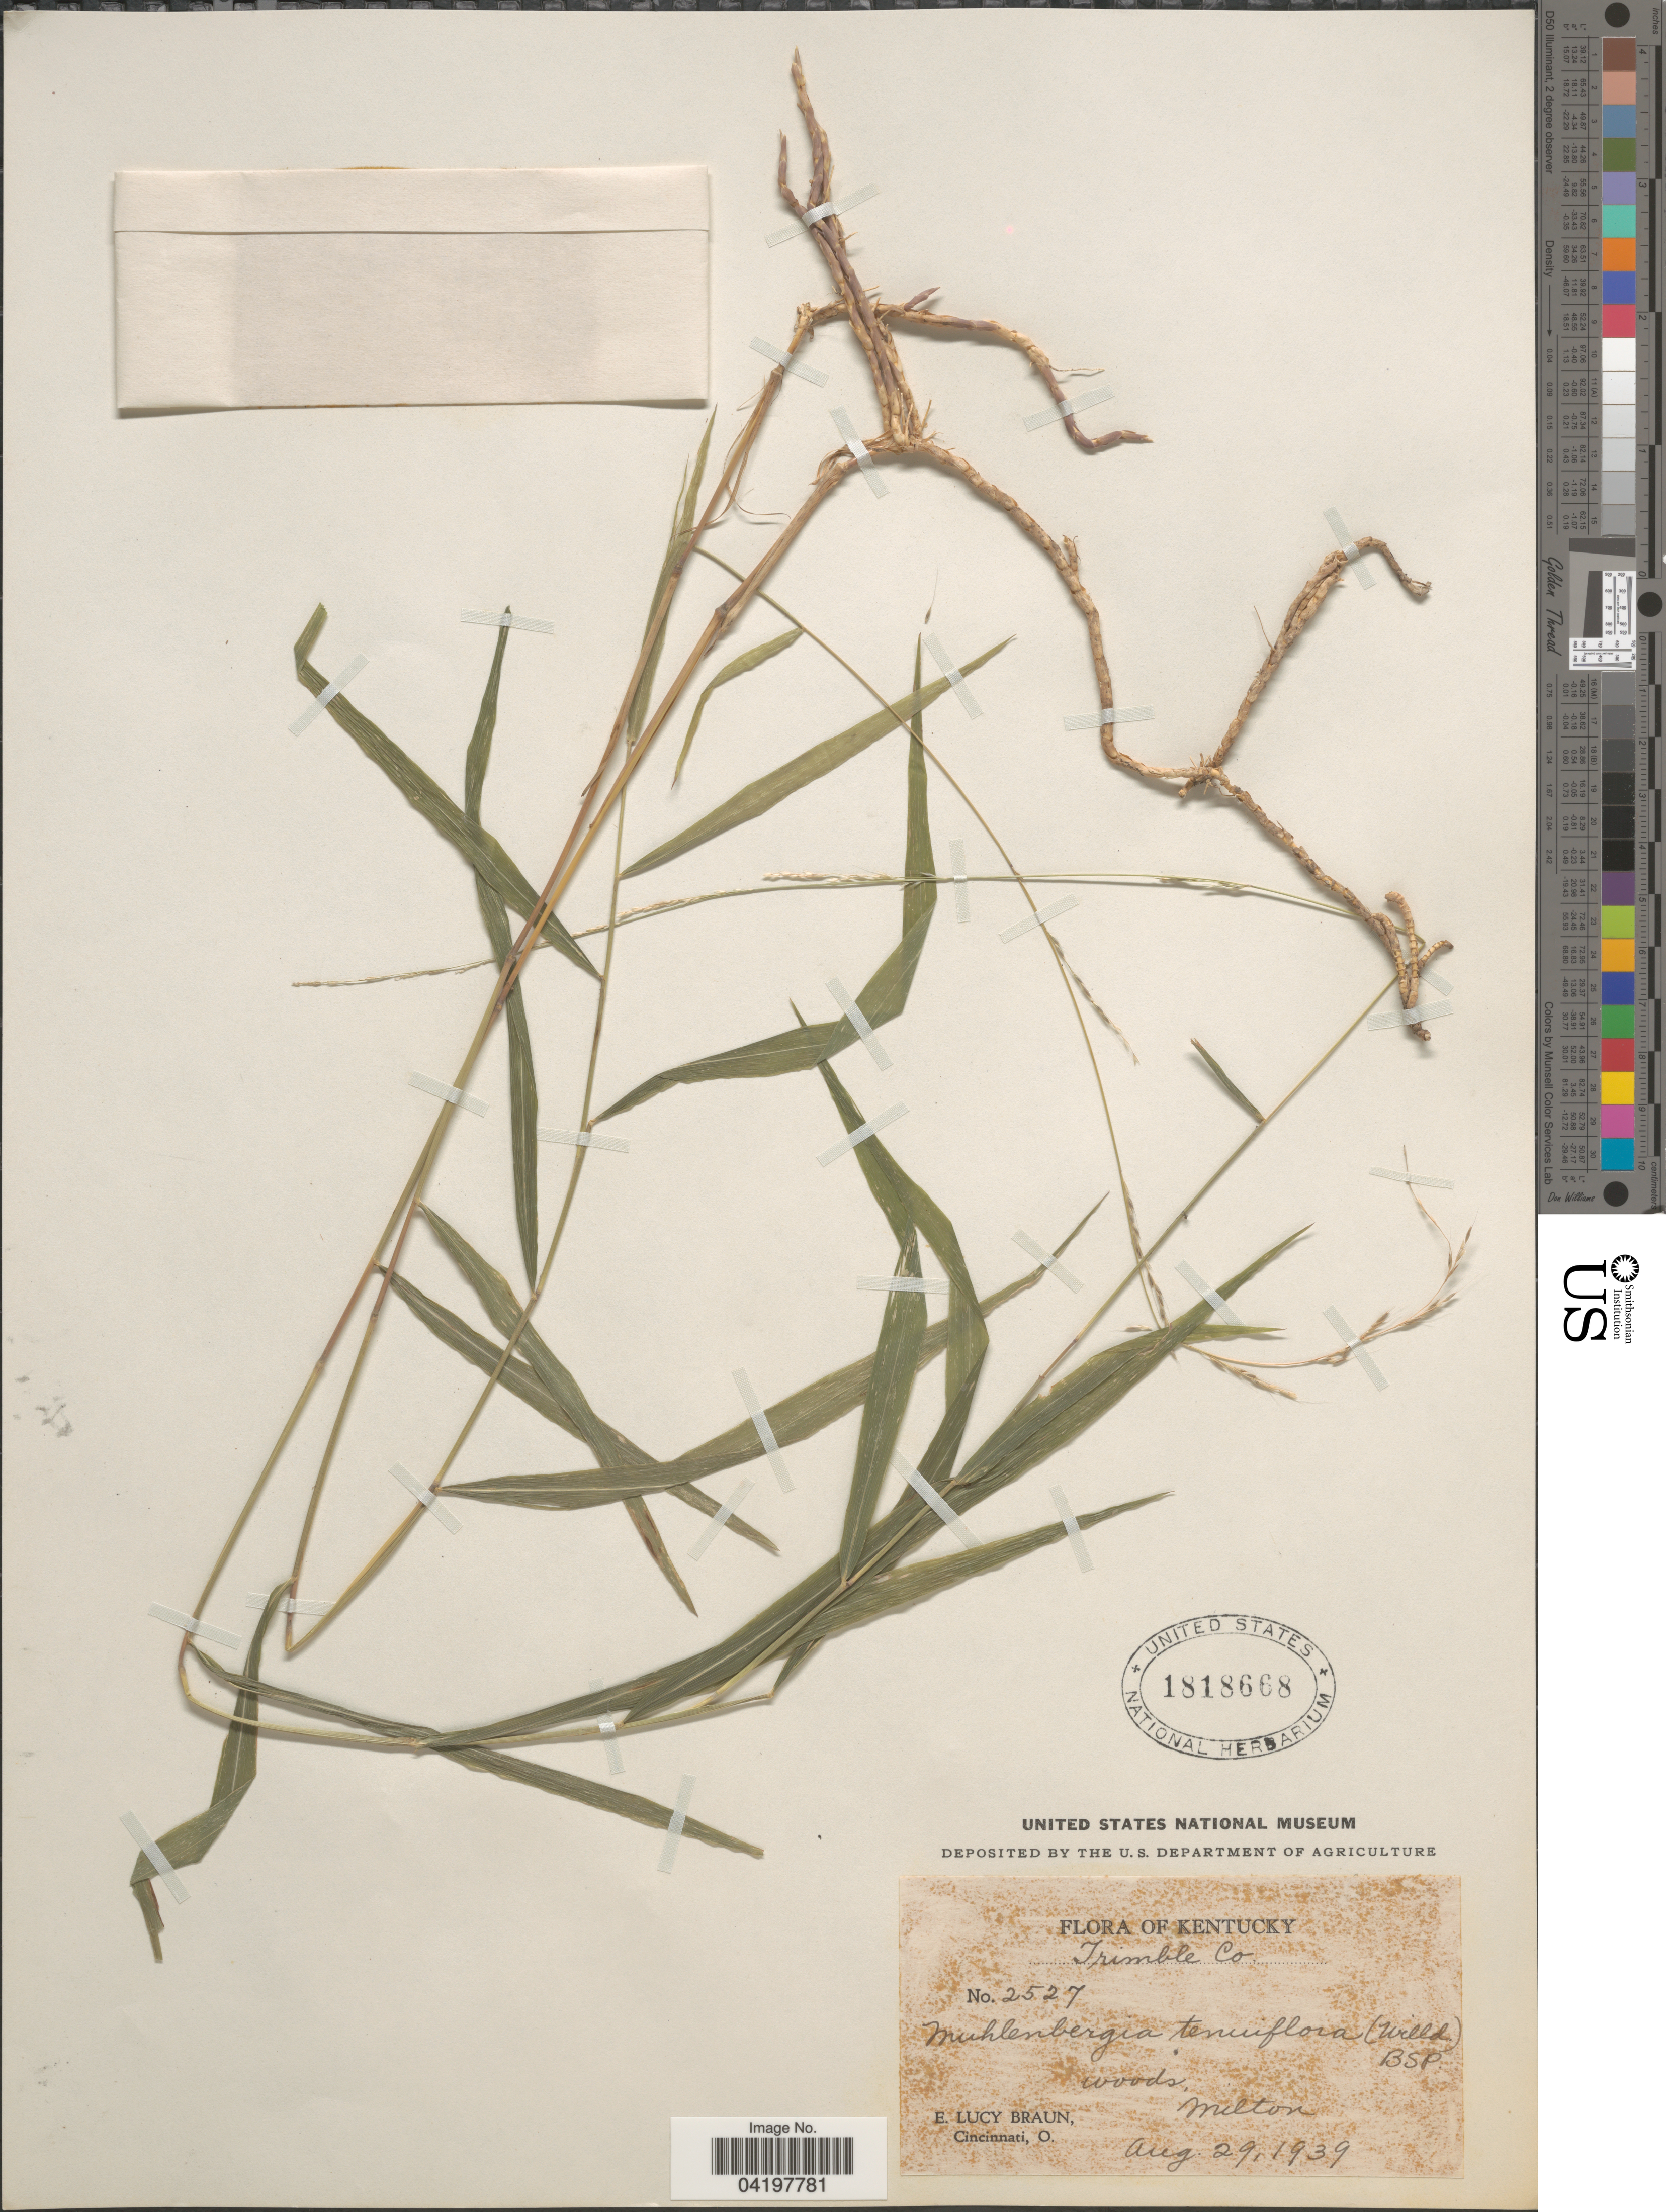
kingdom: Plantae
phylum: Tracheophyta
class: Liliopsida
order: Poales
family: Poaceae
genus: Muhlenbergia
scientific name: Muhlenbergia tenuiflora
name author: (Willd.) Britton, Stearns & Poggenb.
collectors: E. L. Braun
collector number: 2527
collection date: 1939-08-29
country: United States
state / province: Kentucky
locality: Trimble Co. Milton.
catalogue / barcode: US 1818668